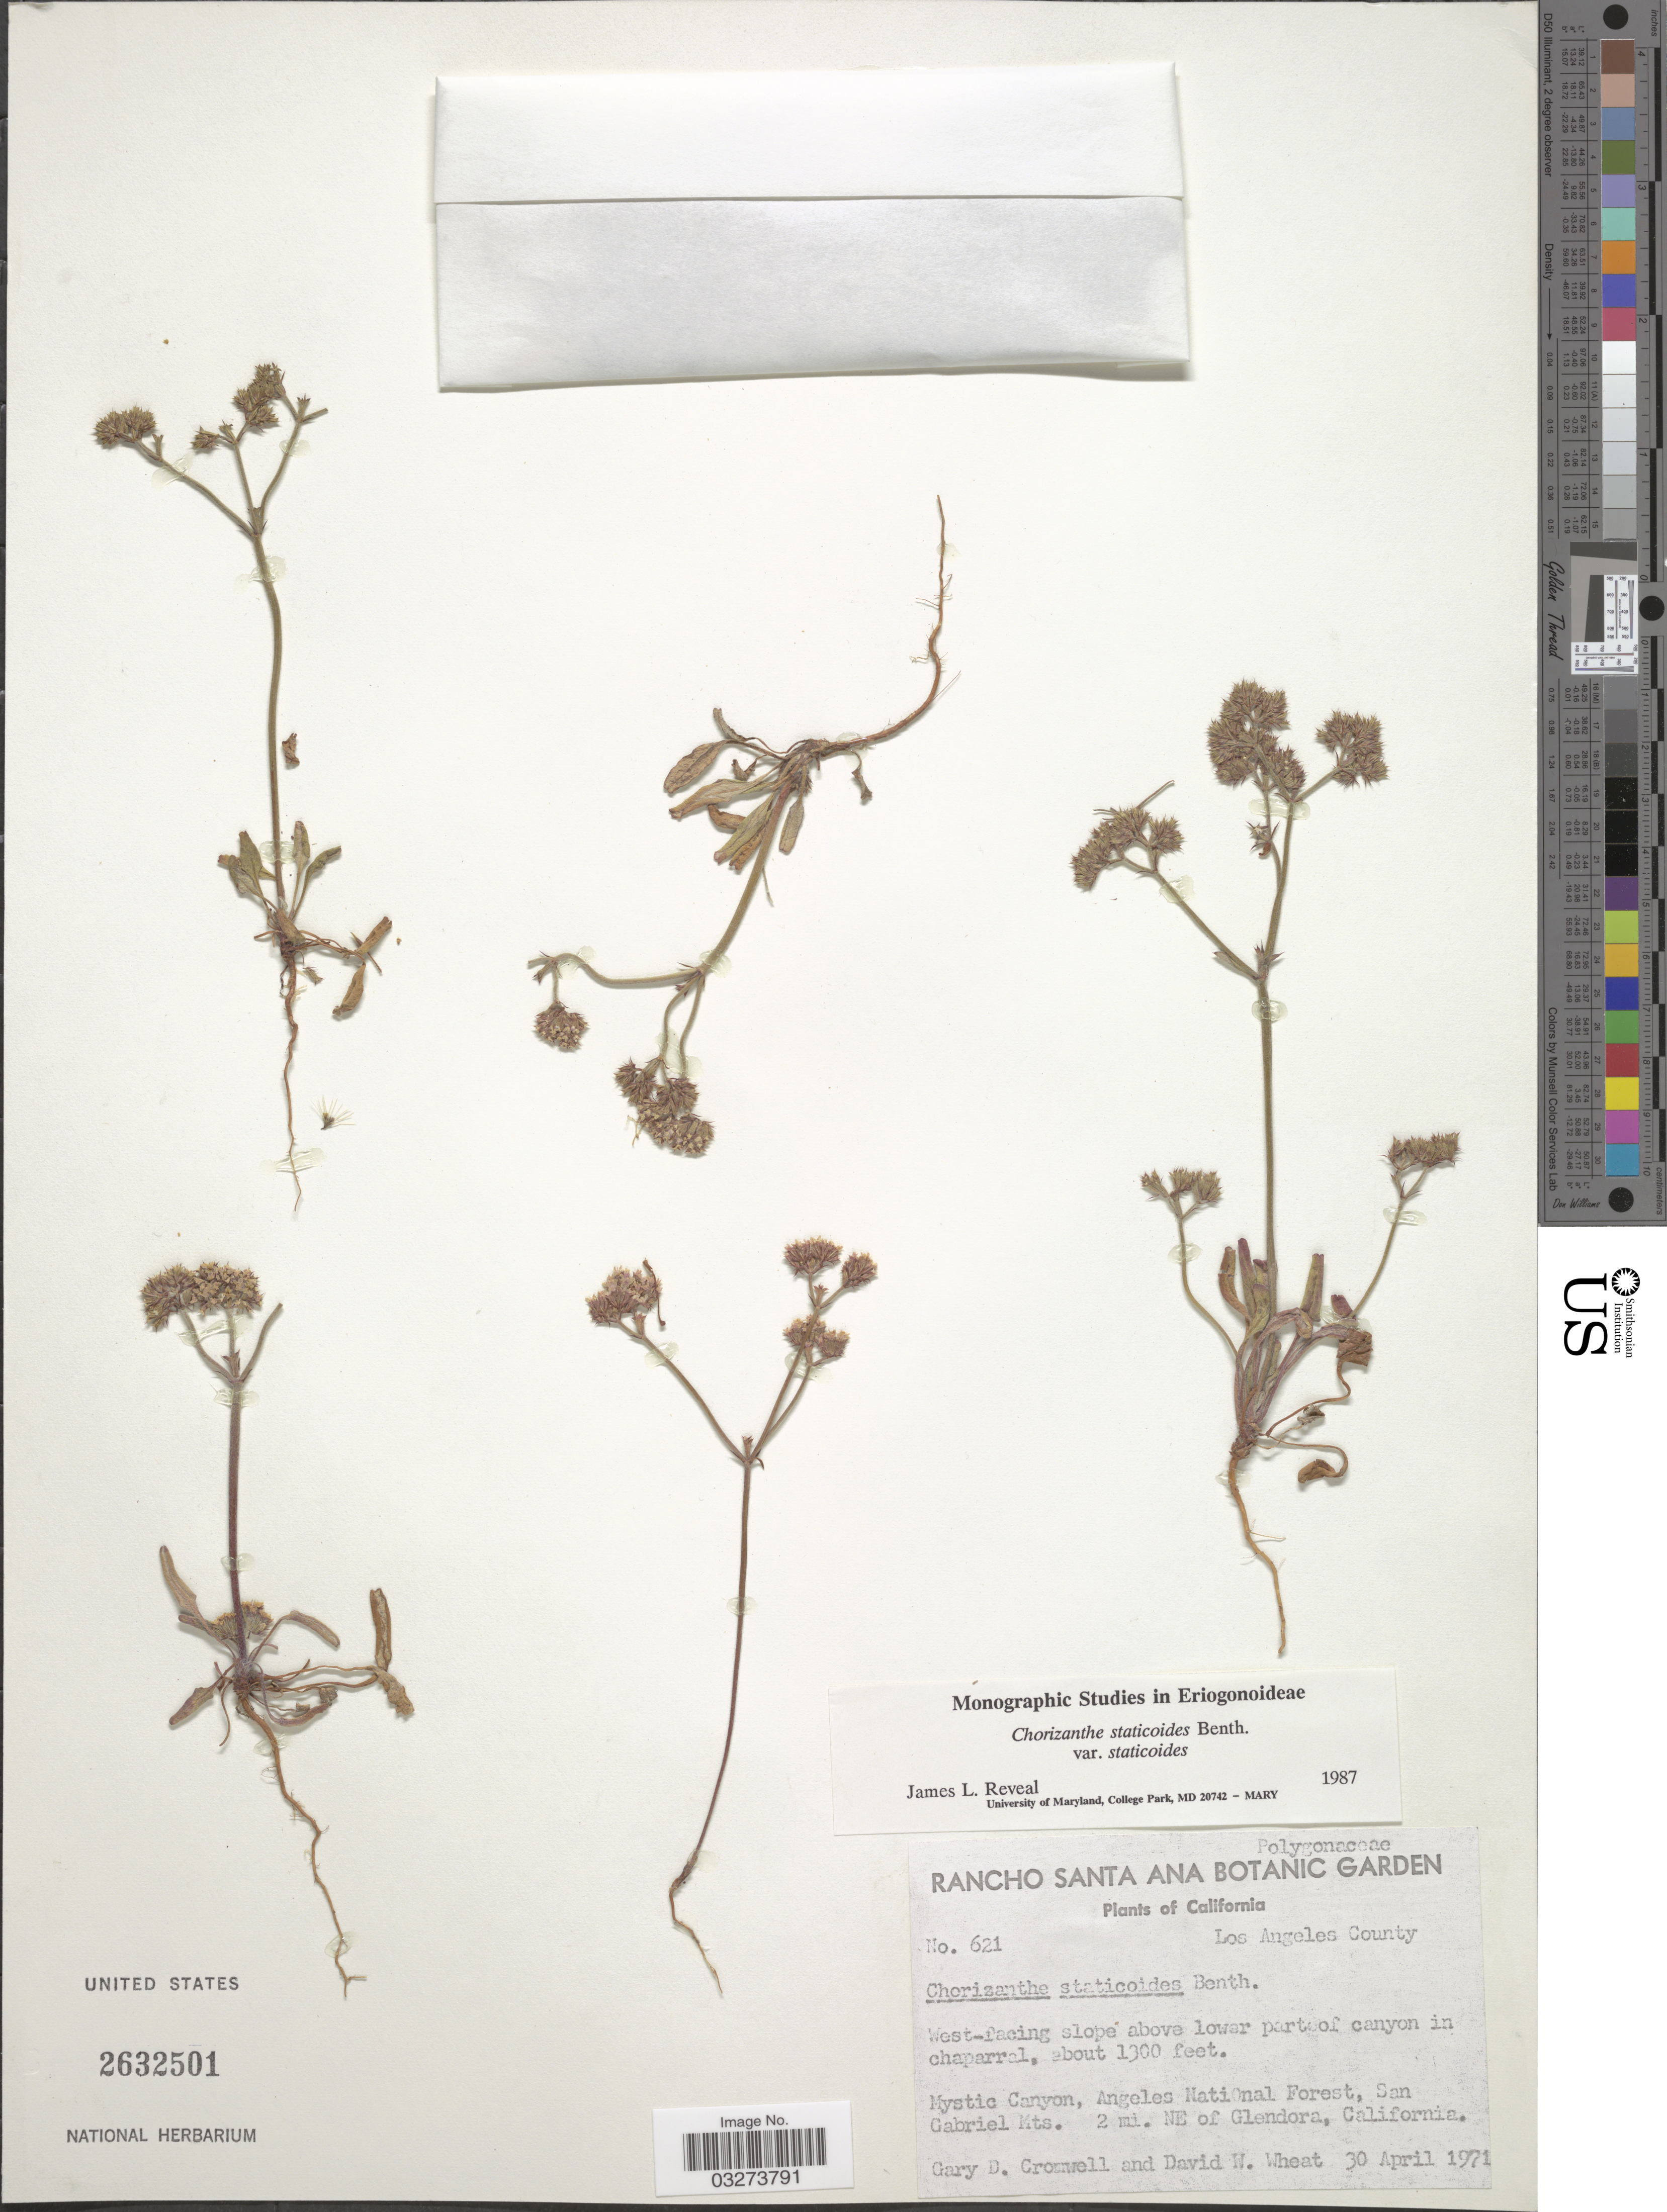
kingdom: Plantae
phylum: Tracheophyta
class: Magnoliopsida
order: Caryophyllales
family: Polygonaceae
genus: Chorizanthe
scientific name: Chorizanthe staticoides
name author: Benth.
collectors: G. Cromwell & D. Wheat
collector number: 621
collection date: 1971-04-30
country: United States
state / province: California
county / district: Los Angeles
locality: Los Angeles County, West-facing slope above lower part of canyon in chaparral, Mystic Canyon, Angeles National Forest, San Gabriel Mts. 2 mi. NE of Glendora.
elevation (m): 396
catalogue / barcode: US 2632501